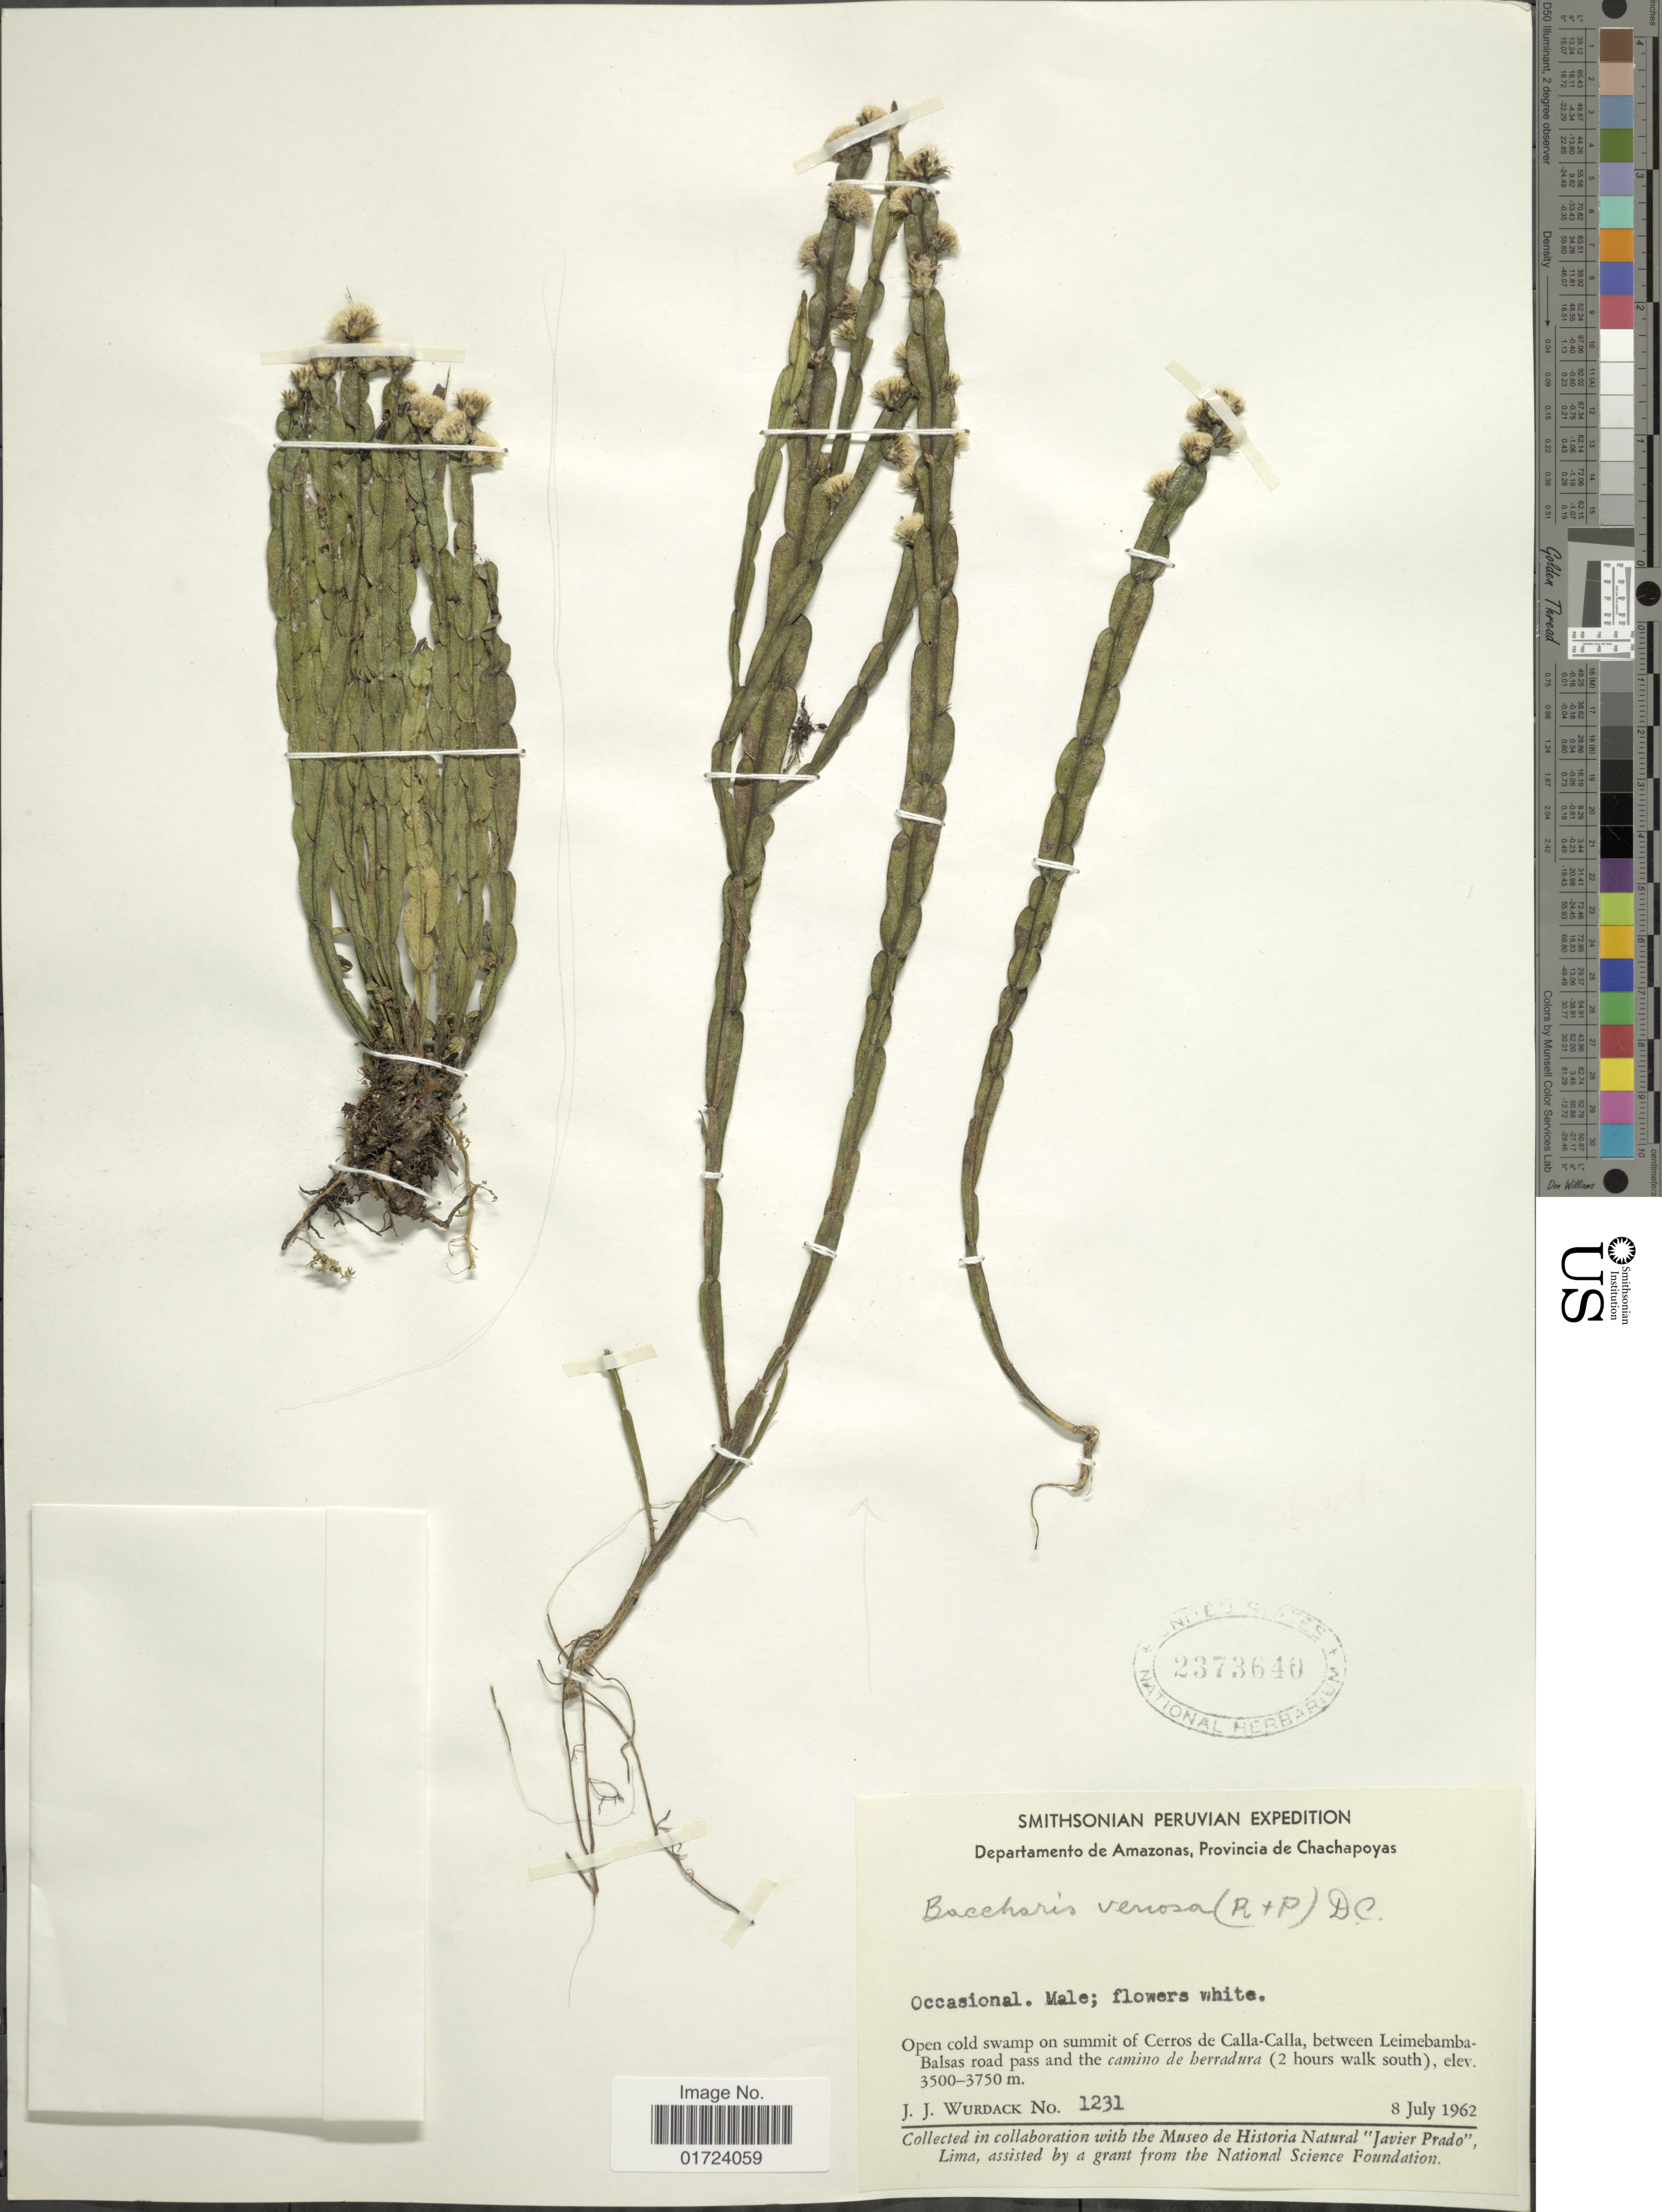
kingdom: Plantae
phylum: Tracheophyta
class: Magnoliopsida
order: Asterales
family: Asteraceae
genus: Baccharis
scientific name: Baccharis venosa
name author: (Ruiz & Pav.) Pers.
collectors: J. J. Wurdack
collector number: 1231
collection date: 1962-07-08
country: Peru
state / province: Amazonas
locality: Departamento de Amazonas, Provincia de Chachapoyas. Open cold swamp on summit of Cerros de Calla-Calla, between Leimebamba-Balsas road pass and the camino de berradura (2 hours walk south).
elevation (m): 3500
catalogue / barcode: US 2373640